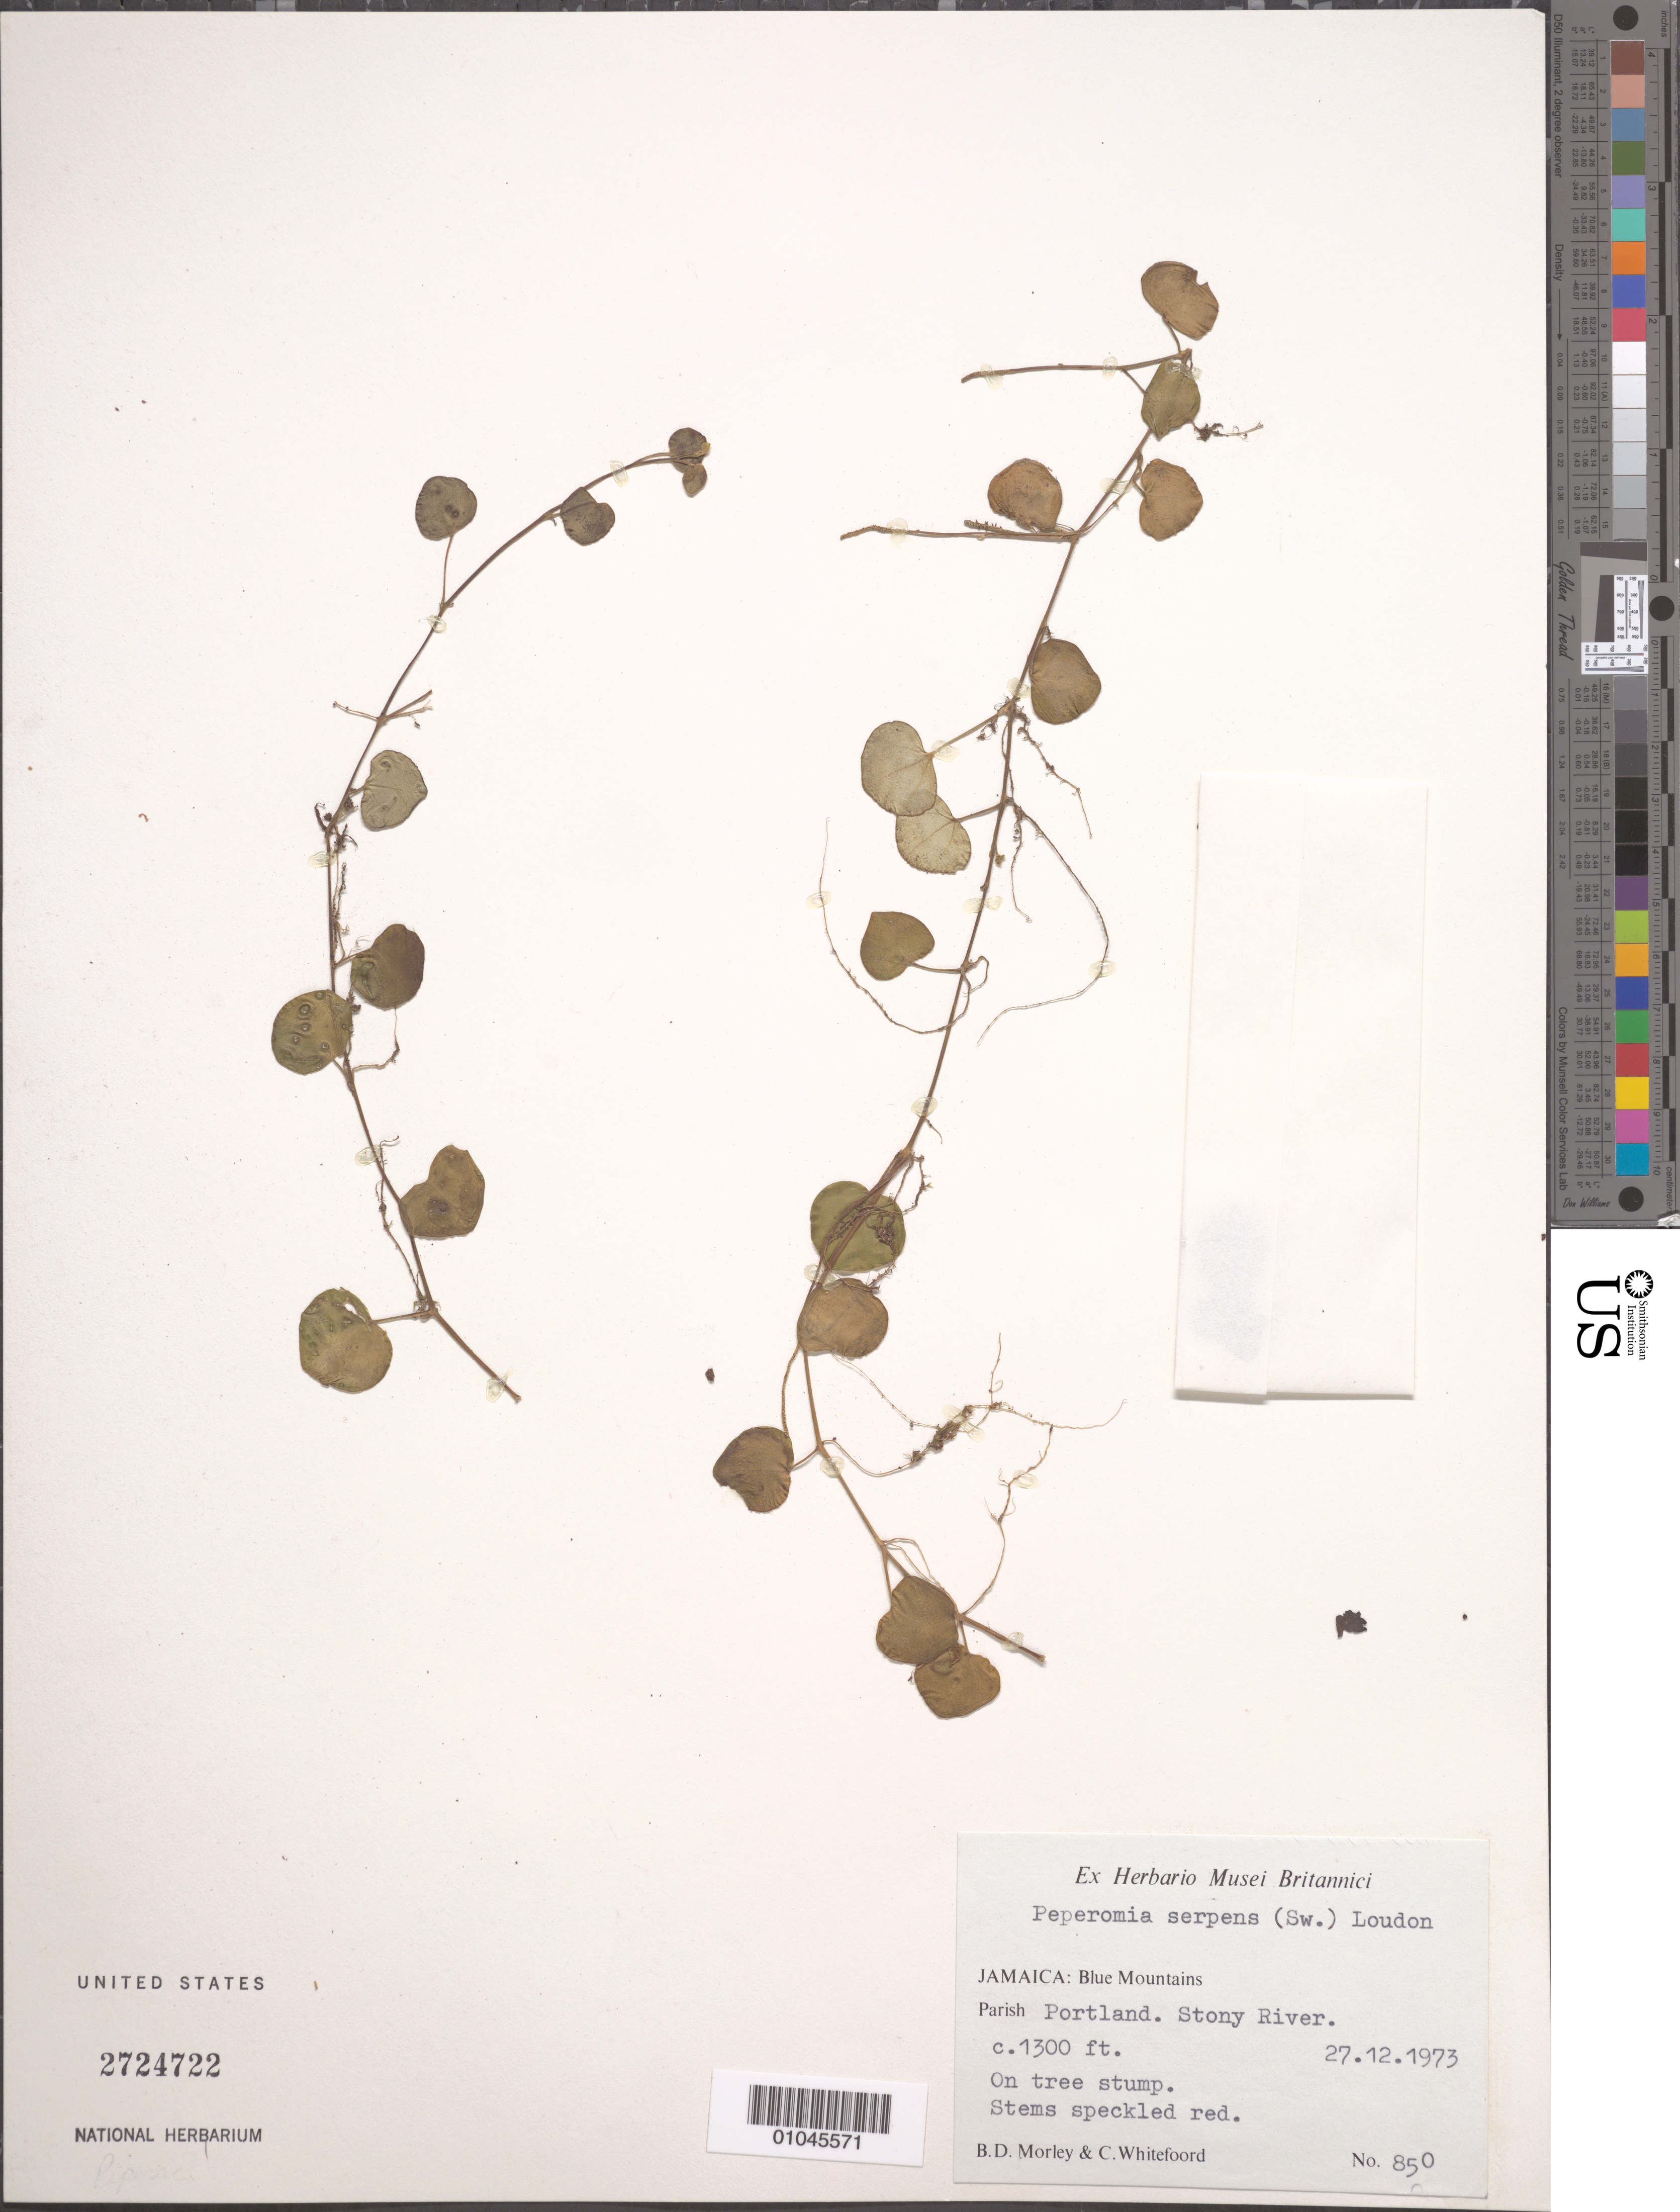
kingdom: Plantae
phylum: Tracheophyta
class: Magnoliopsida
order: Piperales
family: Piperaceae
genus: Peperomia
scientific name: Peperomia serpens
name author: (Sw.) Loudon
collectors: C. Whitefoord & B. D. Morley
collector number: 850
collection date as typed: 27 Dec 1973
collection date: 1973-12-27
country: Jamaica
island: Jamaica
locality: On tree stump. Stems speckled red. Portland stony river. Blue Mts.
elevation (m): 396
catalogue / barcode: US 2724722